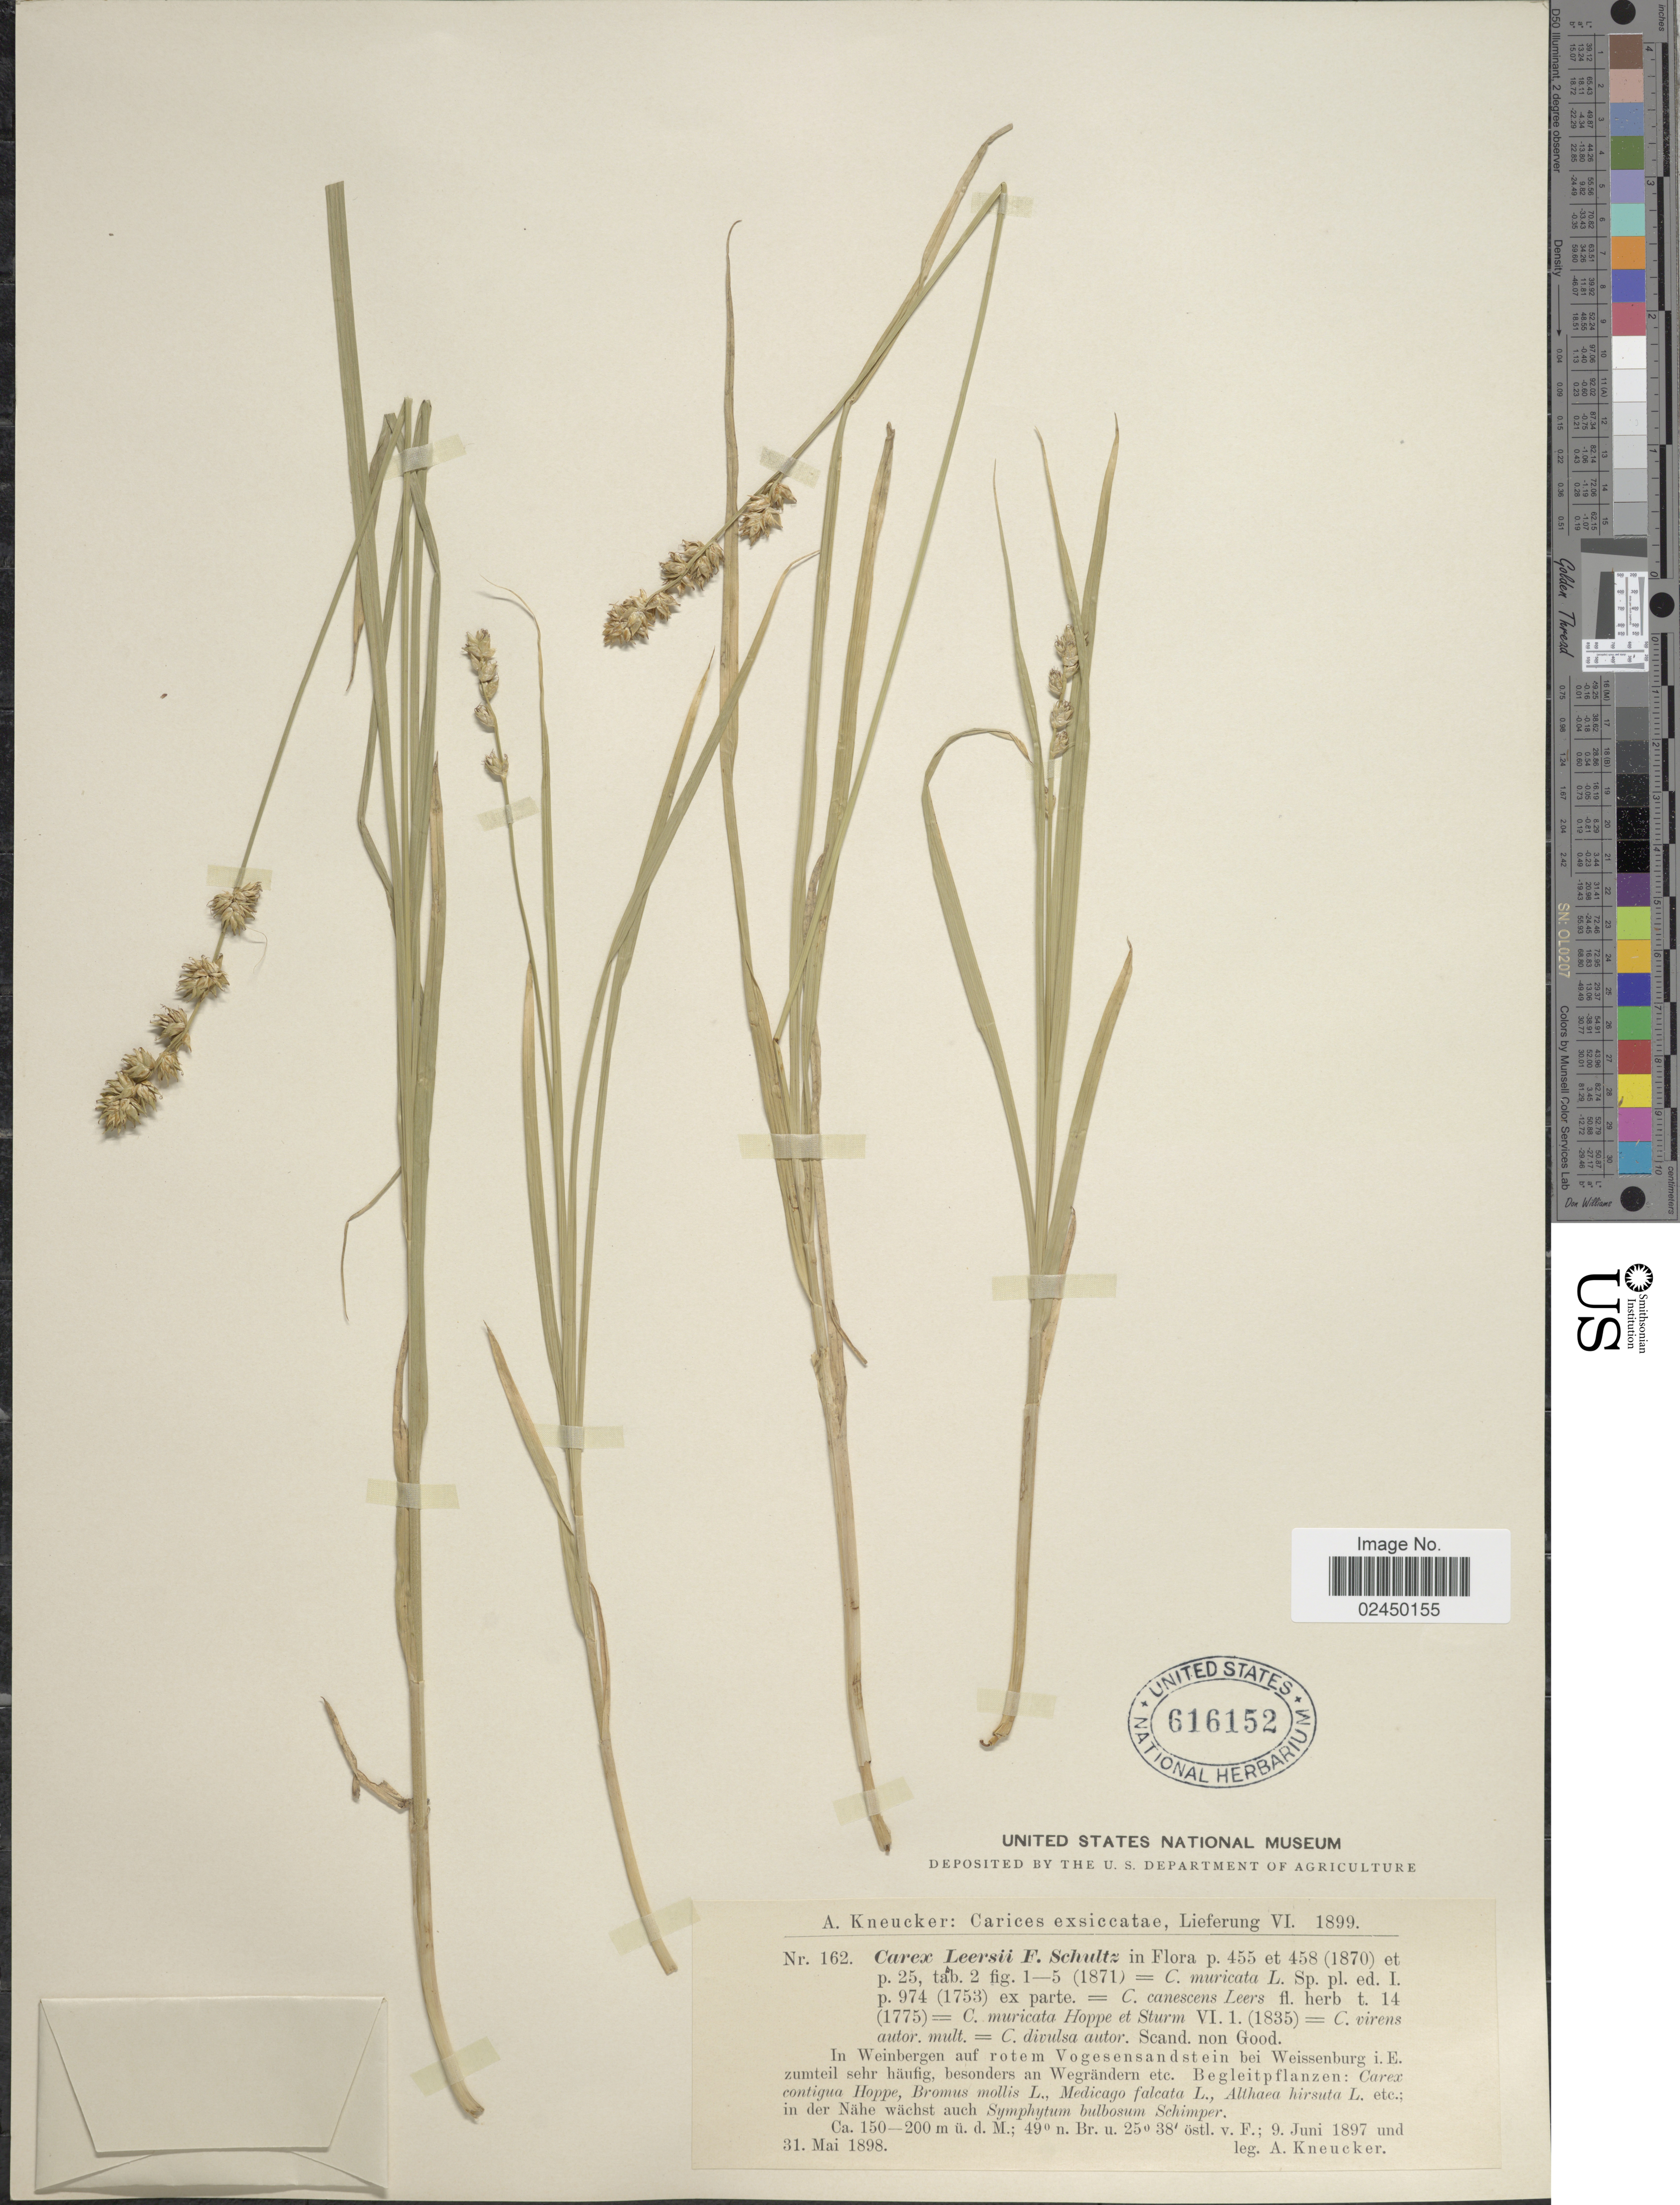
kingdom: Plantae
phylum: Tracheophyta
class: Liliopsida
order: Poales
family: Cyperaceae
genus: Carex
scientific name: Carex leersii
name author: F.W. Schultz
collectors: A. Kneucker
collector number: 162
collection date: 1897-06-09/1898-05-31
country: Germany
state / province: Thuringia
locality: In Weinbergen auf rotem Vogesensandstein bei Weissenburg I. E. zumteil sehr häufig, besonders an Wegränden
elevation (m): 150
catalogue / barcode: US 616152